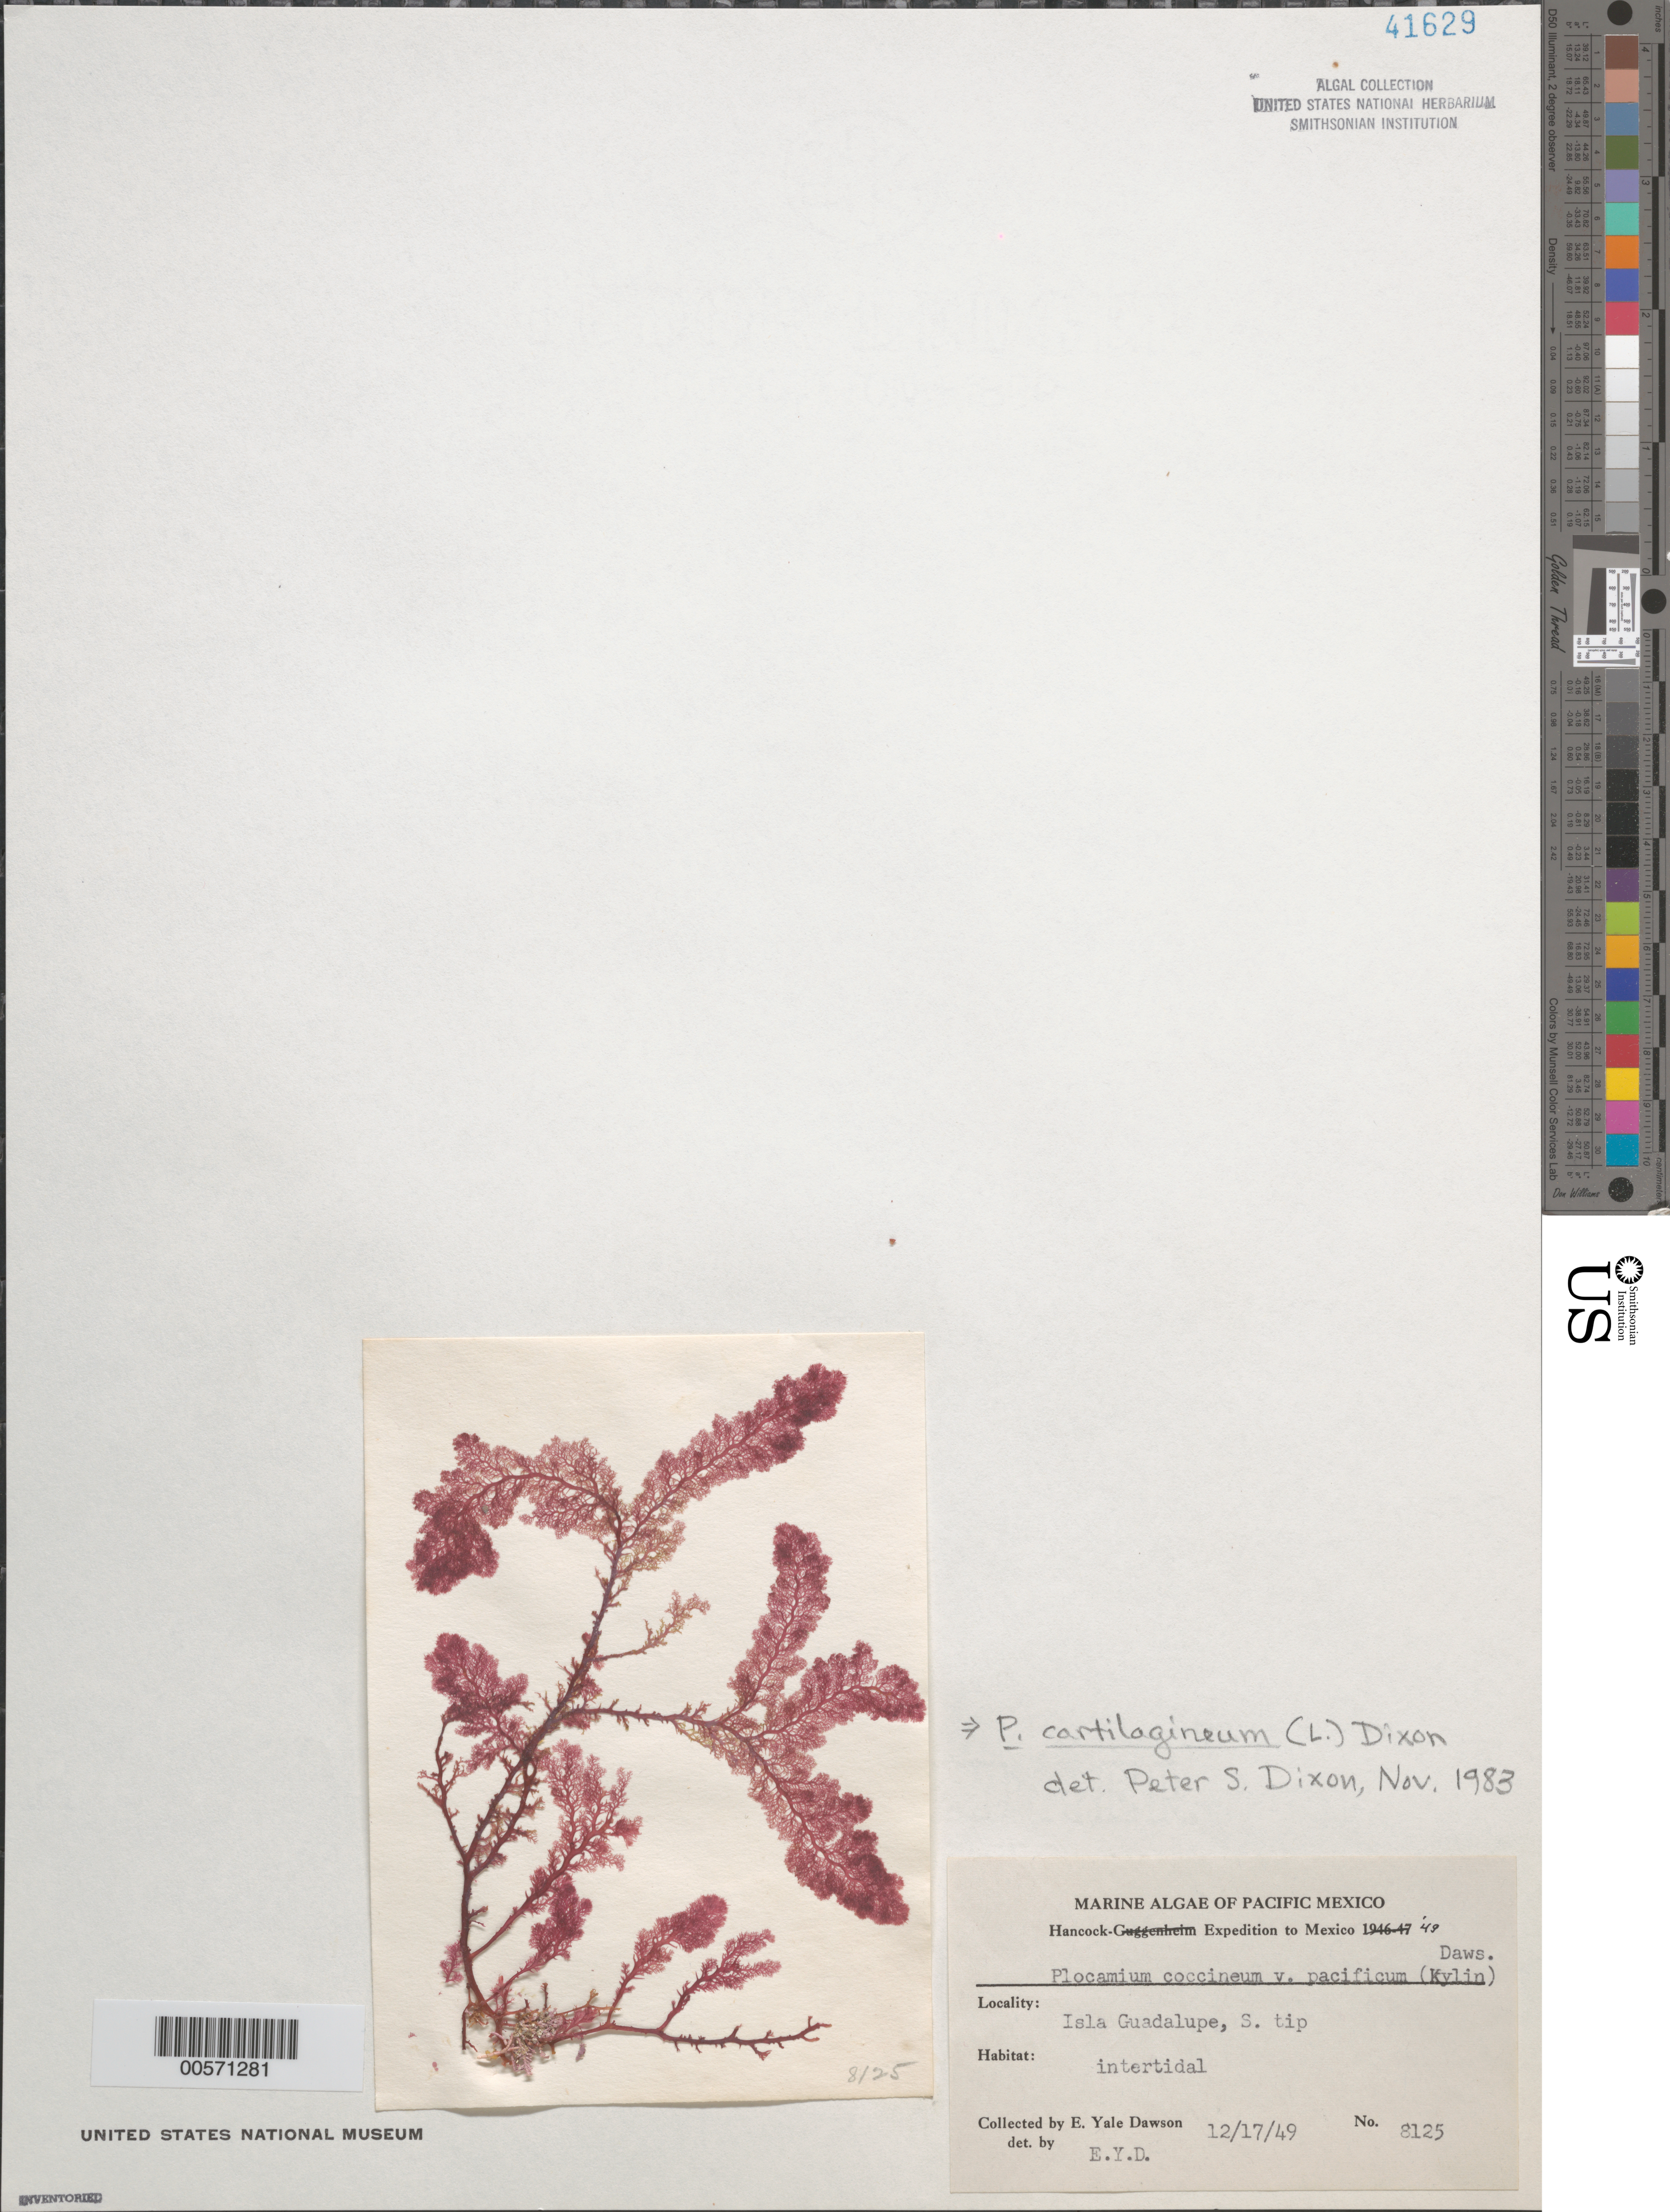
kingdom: Plantae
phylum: Rhodophyta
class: Florideophyceae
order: Plocamiales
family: Plocamiaceae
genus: Plocamium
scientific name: Plocamium cartilagineum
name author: (L.) P.S. Dixon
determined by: Dixon, P. S.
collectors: E. Y. Dawson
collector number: EYD 8125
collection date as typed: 17 December 1949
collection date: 1949-12-17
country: Mexico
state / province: Baja California Norte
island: Isla Guadalupe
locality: southern tip, Guadalupe island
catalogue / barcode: US 41629